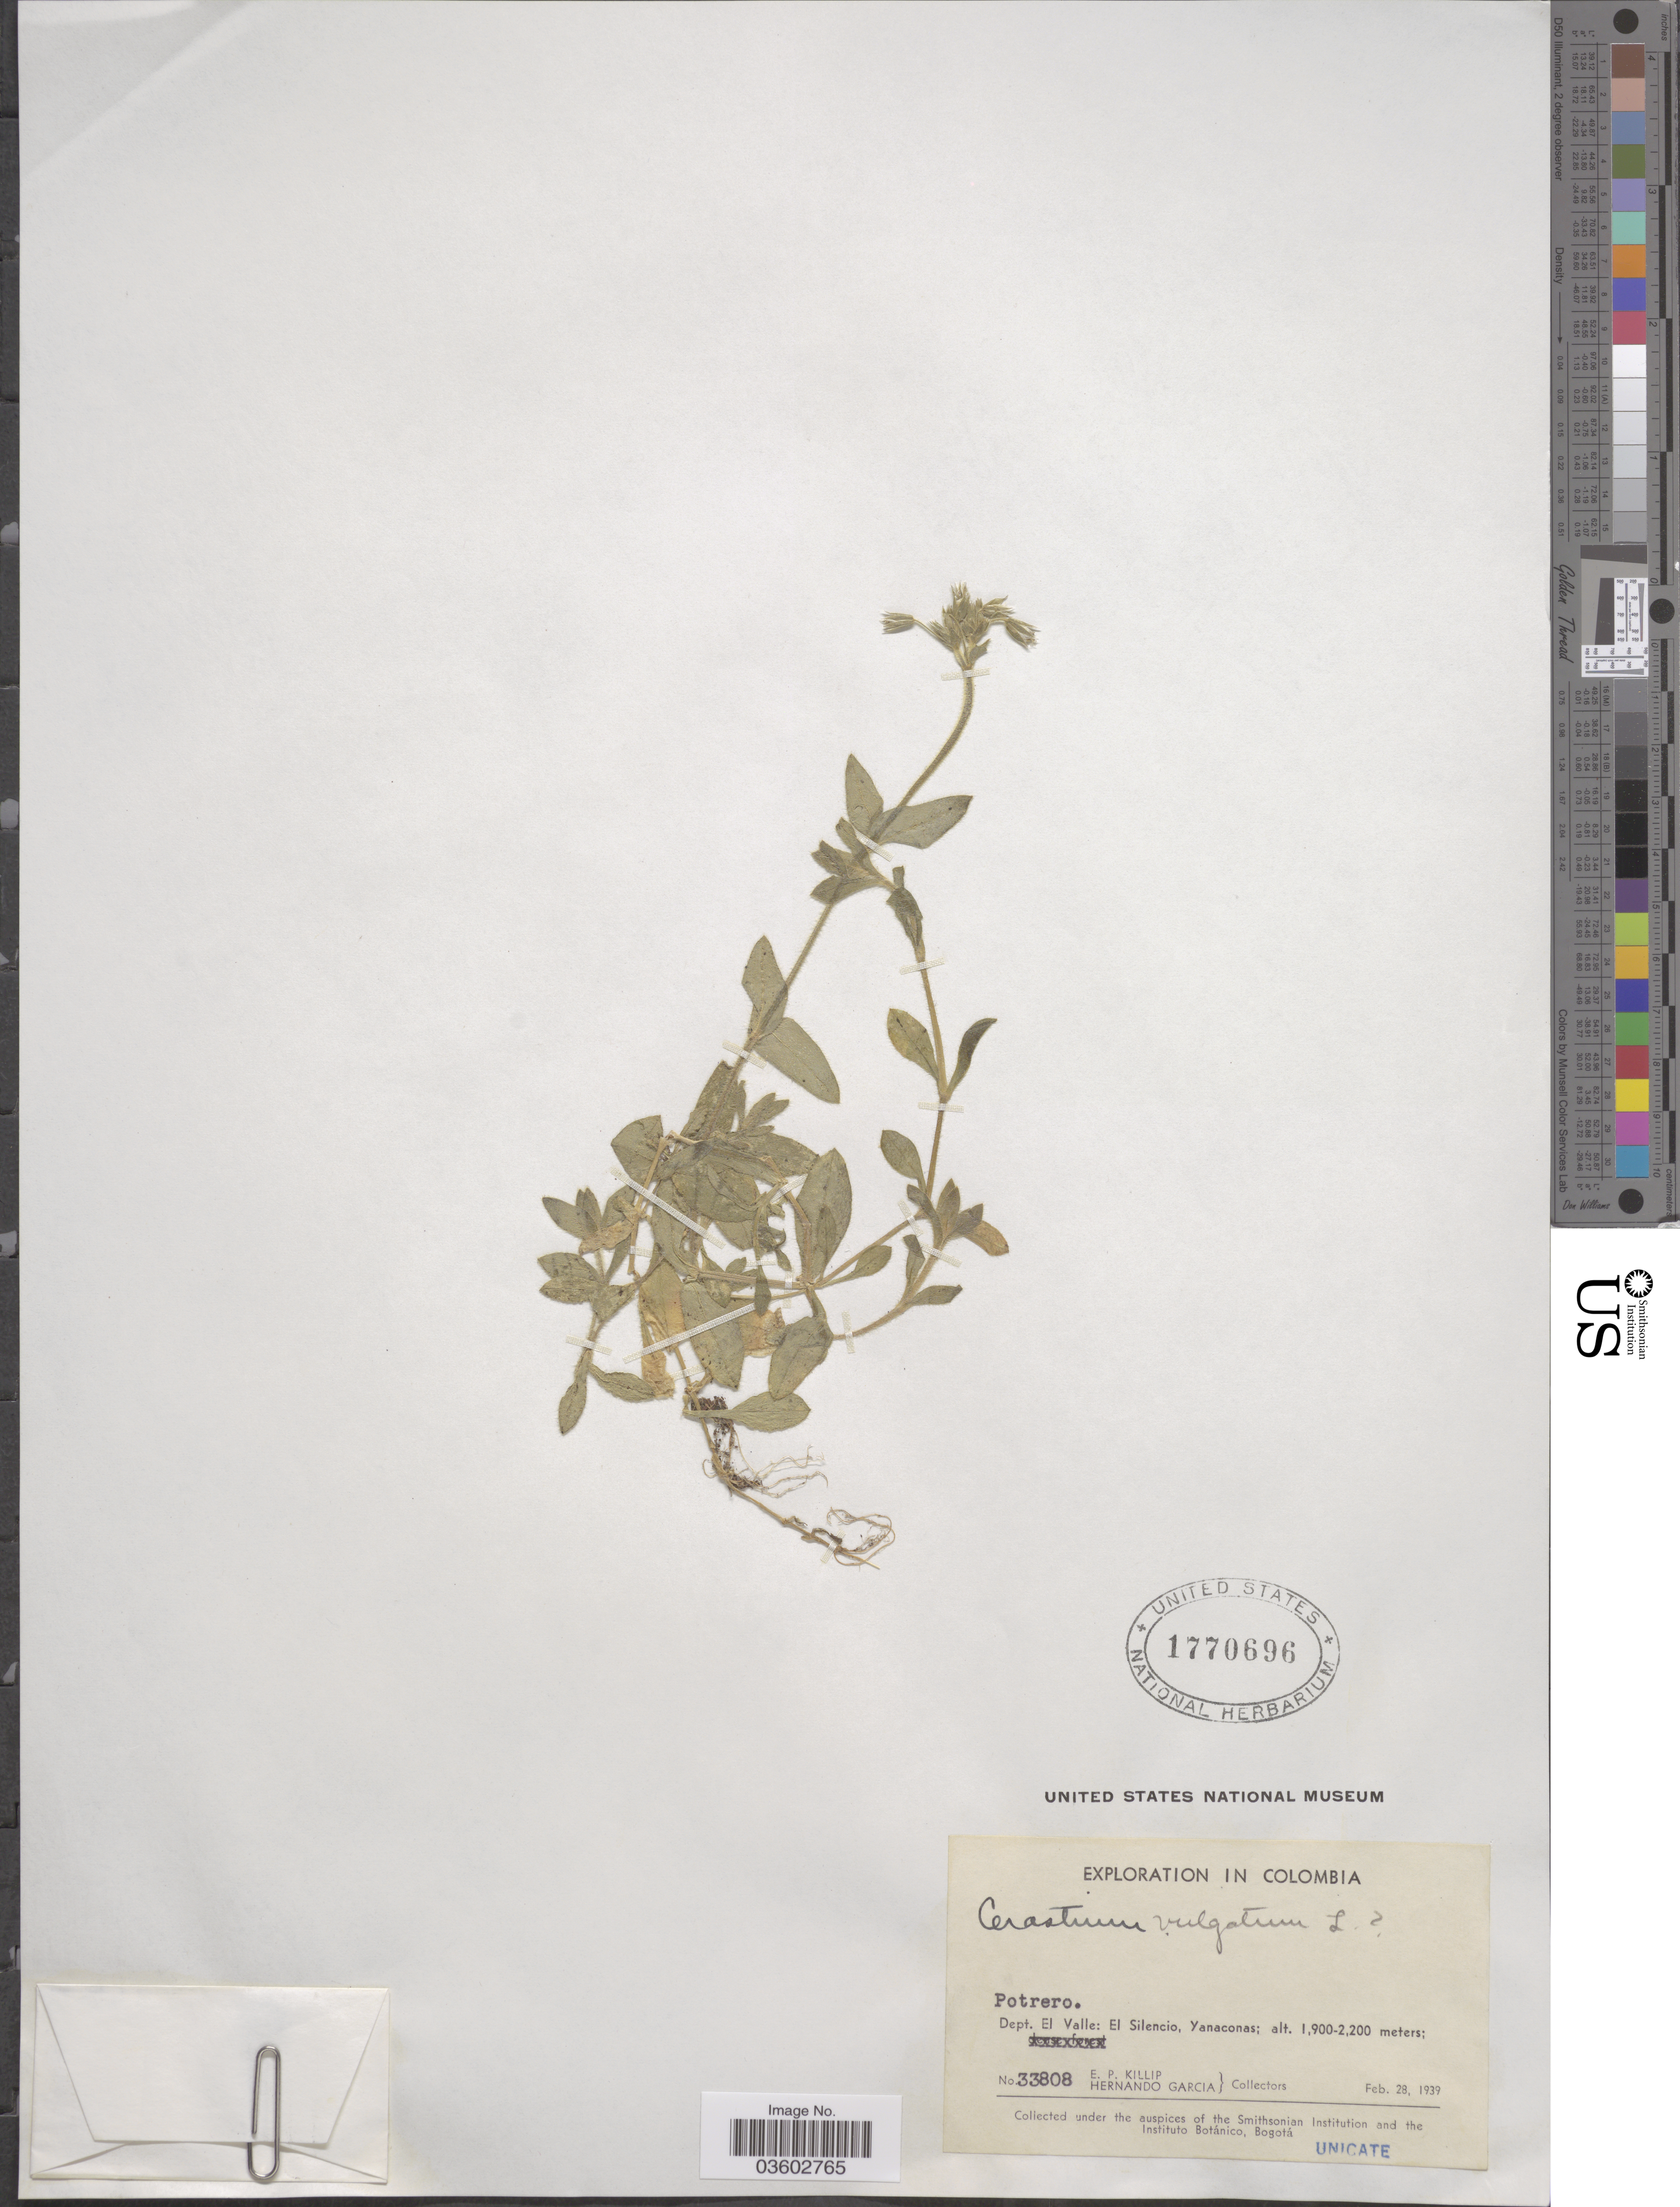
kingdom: Plantae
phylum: Tracheophyta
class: Magnoliopsida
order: Caryophyllales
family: Caryophyllaceae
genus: Cerastium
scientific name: Cerastium vulgatum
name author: L.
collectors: E. P. Killip & H. Garcia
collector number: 33808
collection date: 1939-02-28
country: Colombia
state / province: Valle del Cauca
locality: Dept. El Valle: El Silencio, Yanaconas.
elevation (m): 1900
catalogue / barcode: US 1770696